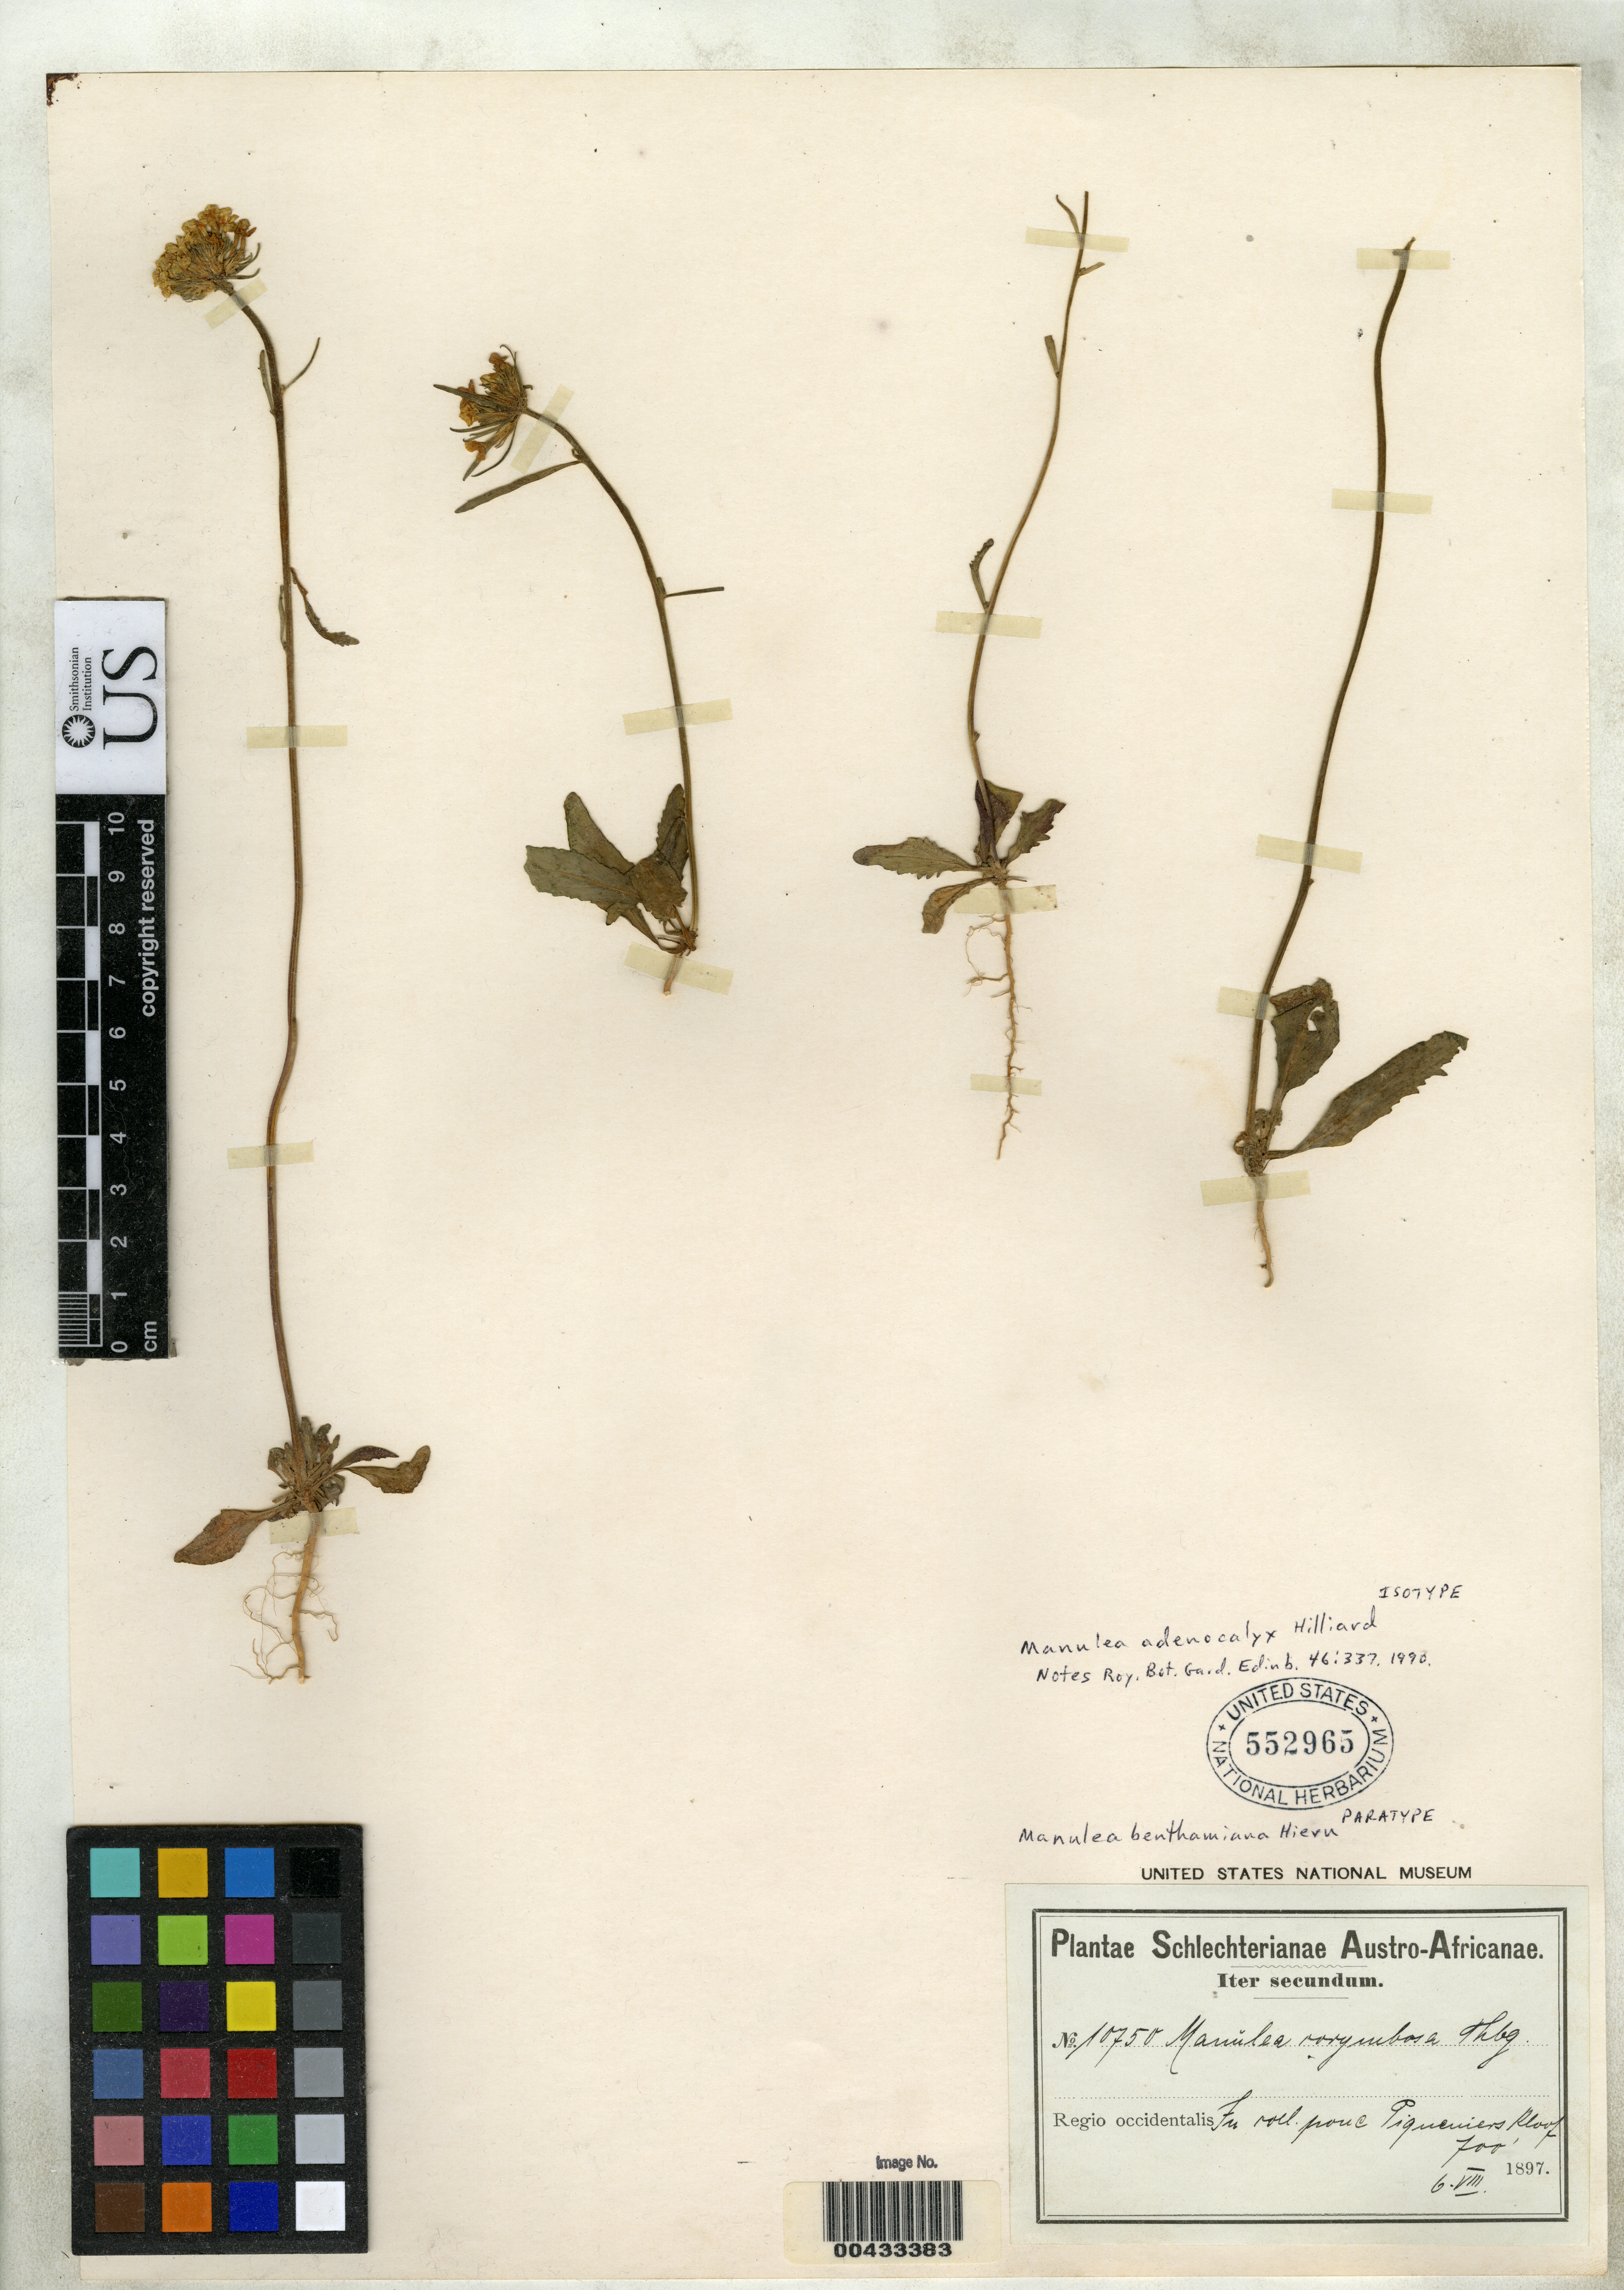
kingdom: Plantae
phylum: Tracheophyta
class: Magnoliopsida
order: Lamiales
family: Scrophulariaceae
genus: Manulea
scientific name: Manulea adenocalyx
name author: Hilliard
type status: Isotype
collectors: F. R. R. Schlechter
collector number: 10750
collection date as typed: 06 Aug 1897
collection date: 1897-08-06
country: South Africa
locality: Piqueiers Kloof.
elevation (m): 213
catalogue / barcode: US 552965